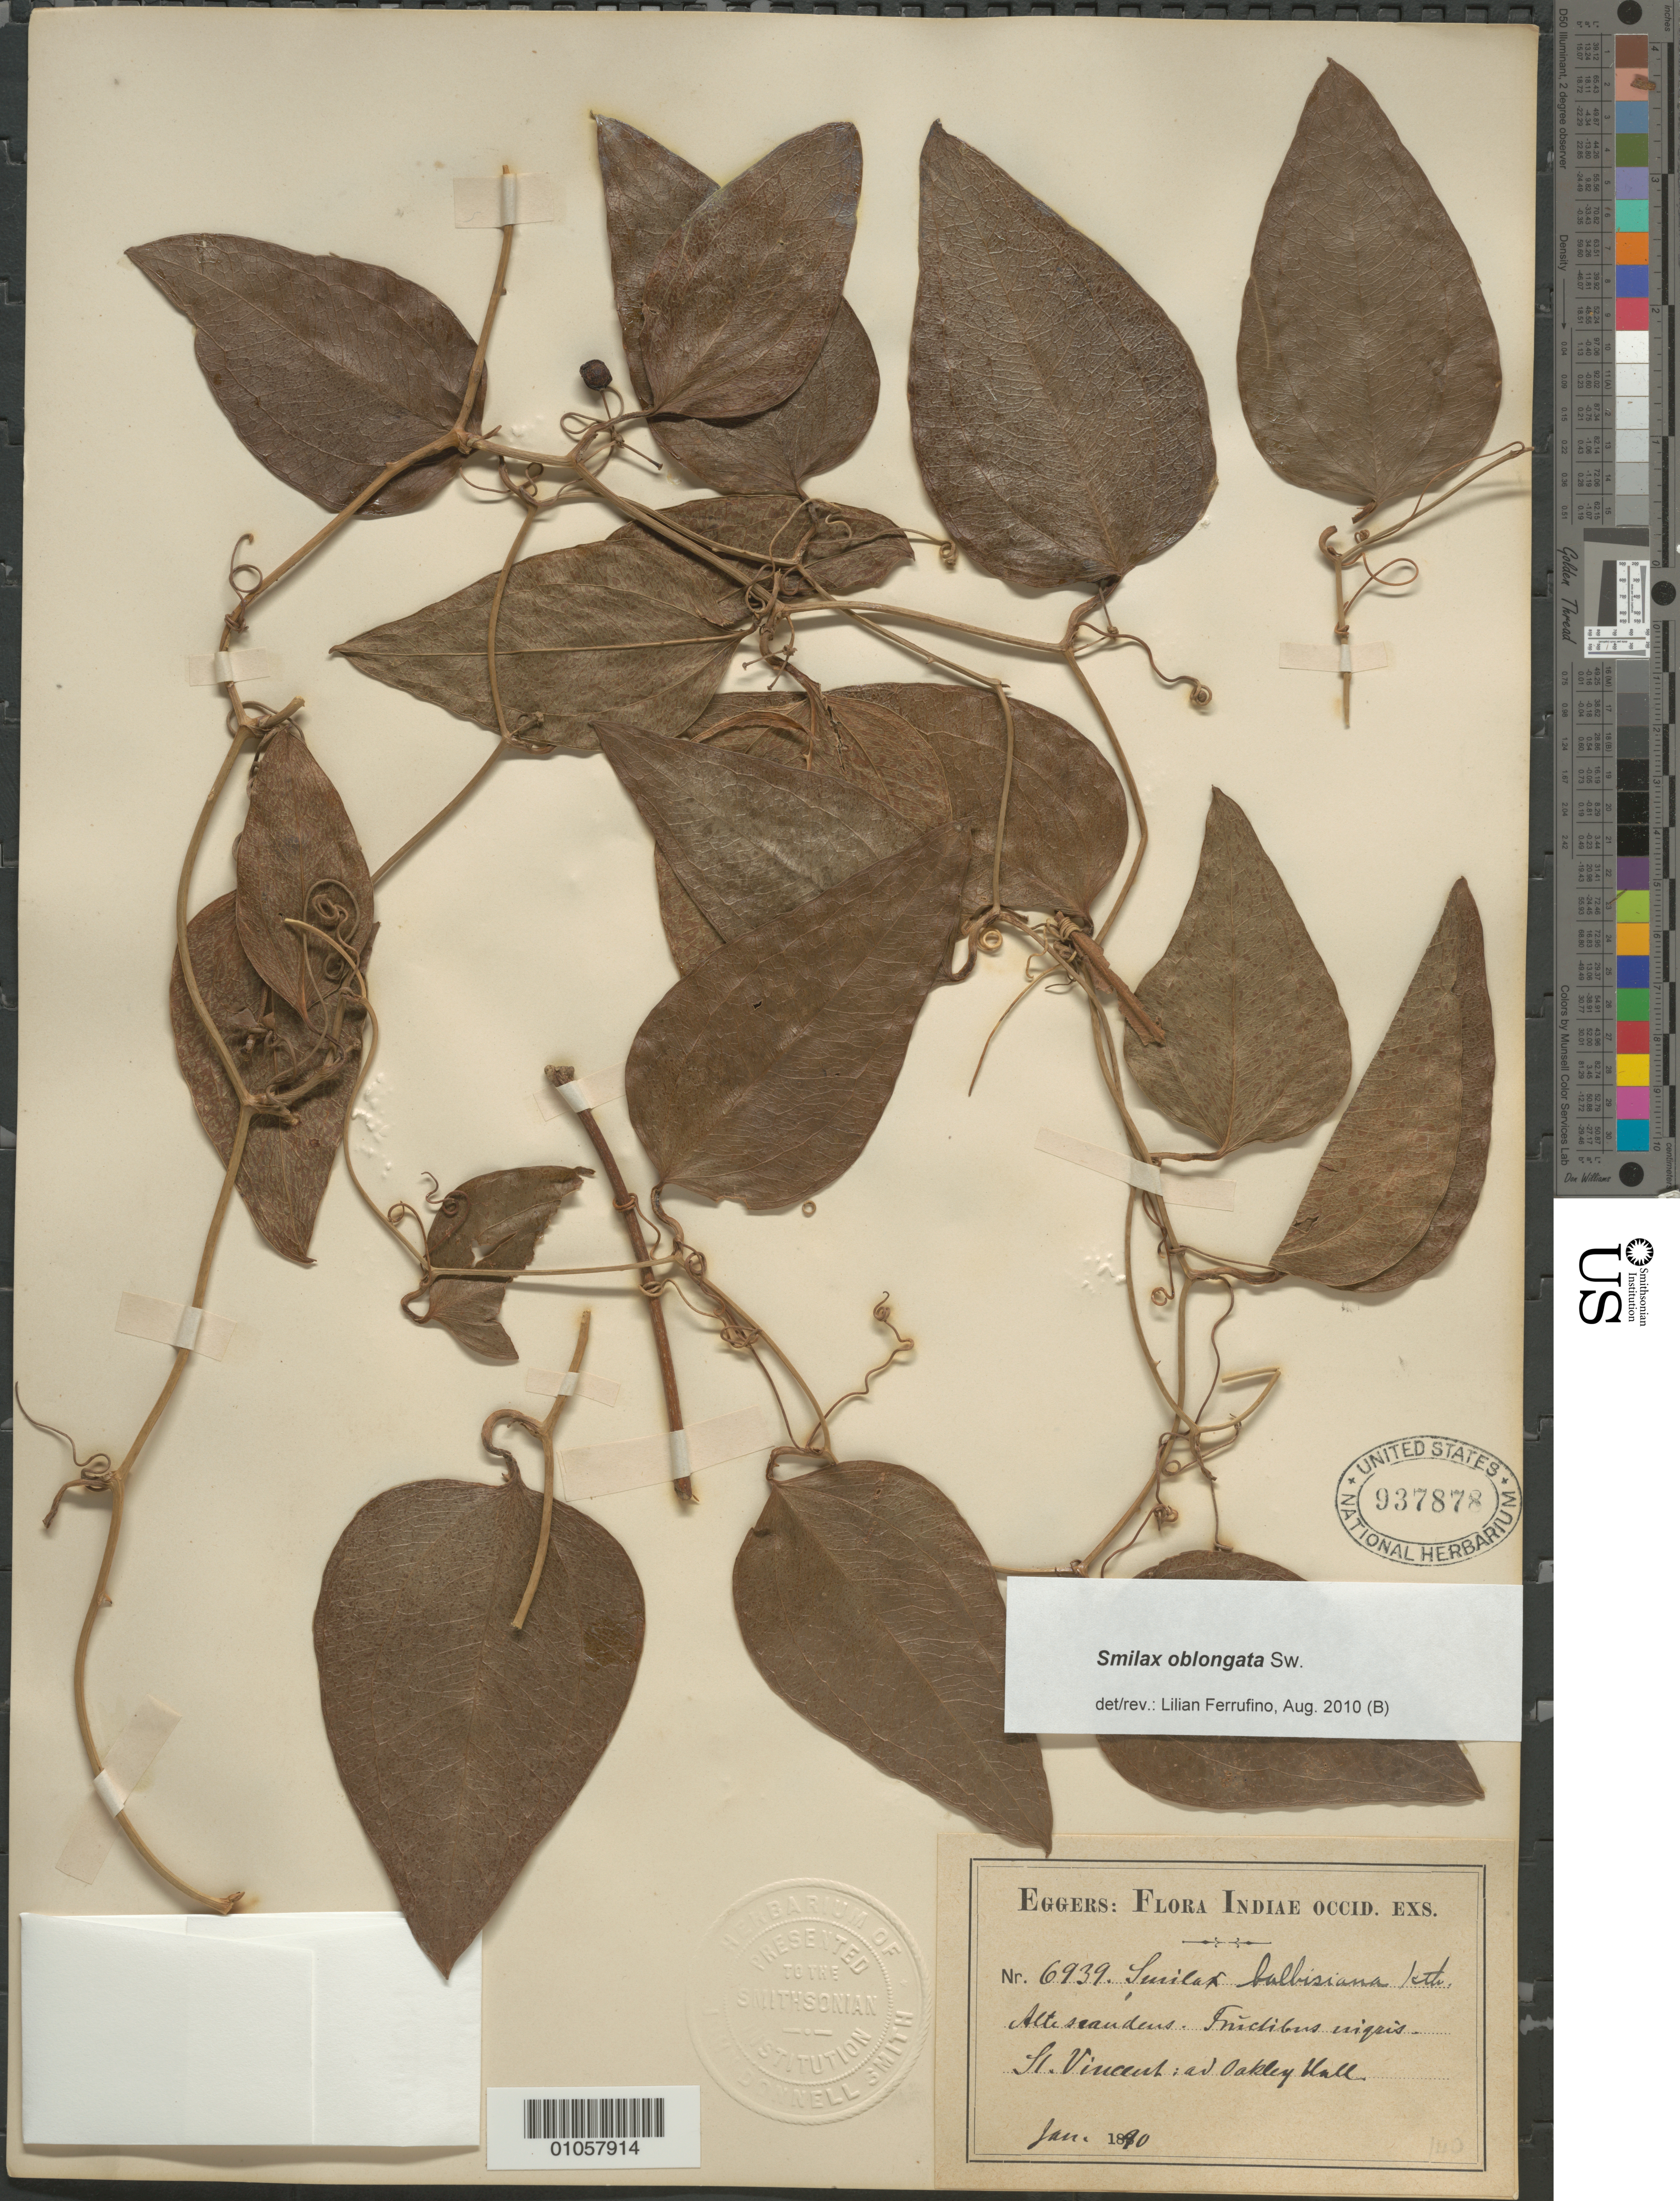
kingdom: Plantae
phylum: Tracheophyta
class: Liliopsida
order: Liliales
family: Smilacaceae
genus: Smilax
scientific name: Smilax oblongata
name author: Sw.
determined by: Ferrufino, L., (USJ), Herbario Universidad de Costa Rica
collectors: H. F. A. von Eggers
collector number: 6939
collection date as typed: Jan 1890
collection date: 1890-01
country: St. Vincent - Grenadines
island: St. Vincent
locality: Oakley Hall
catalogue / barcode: US 937878